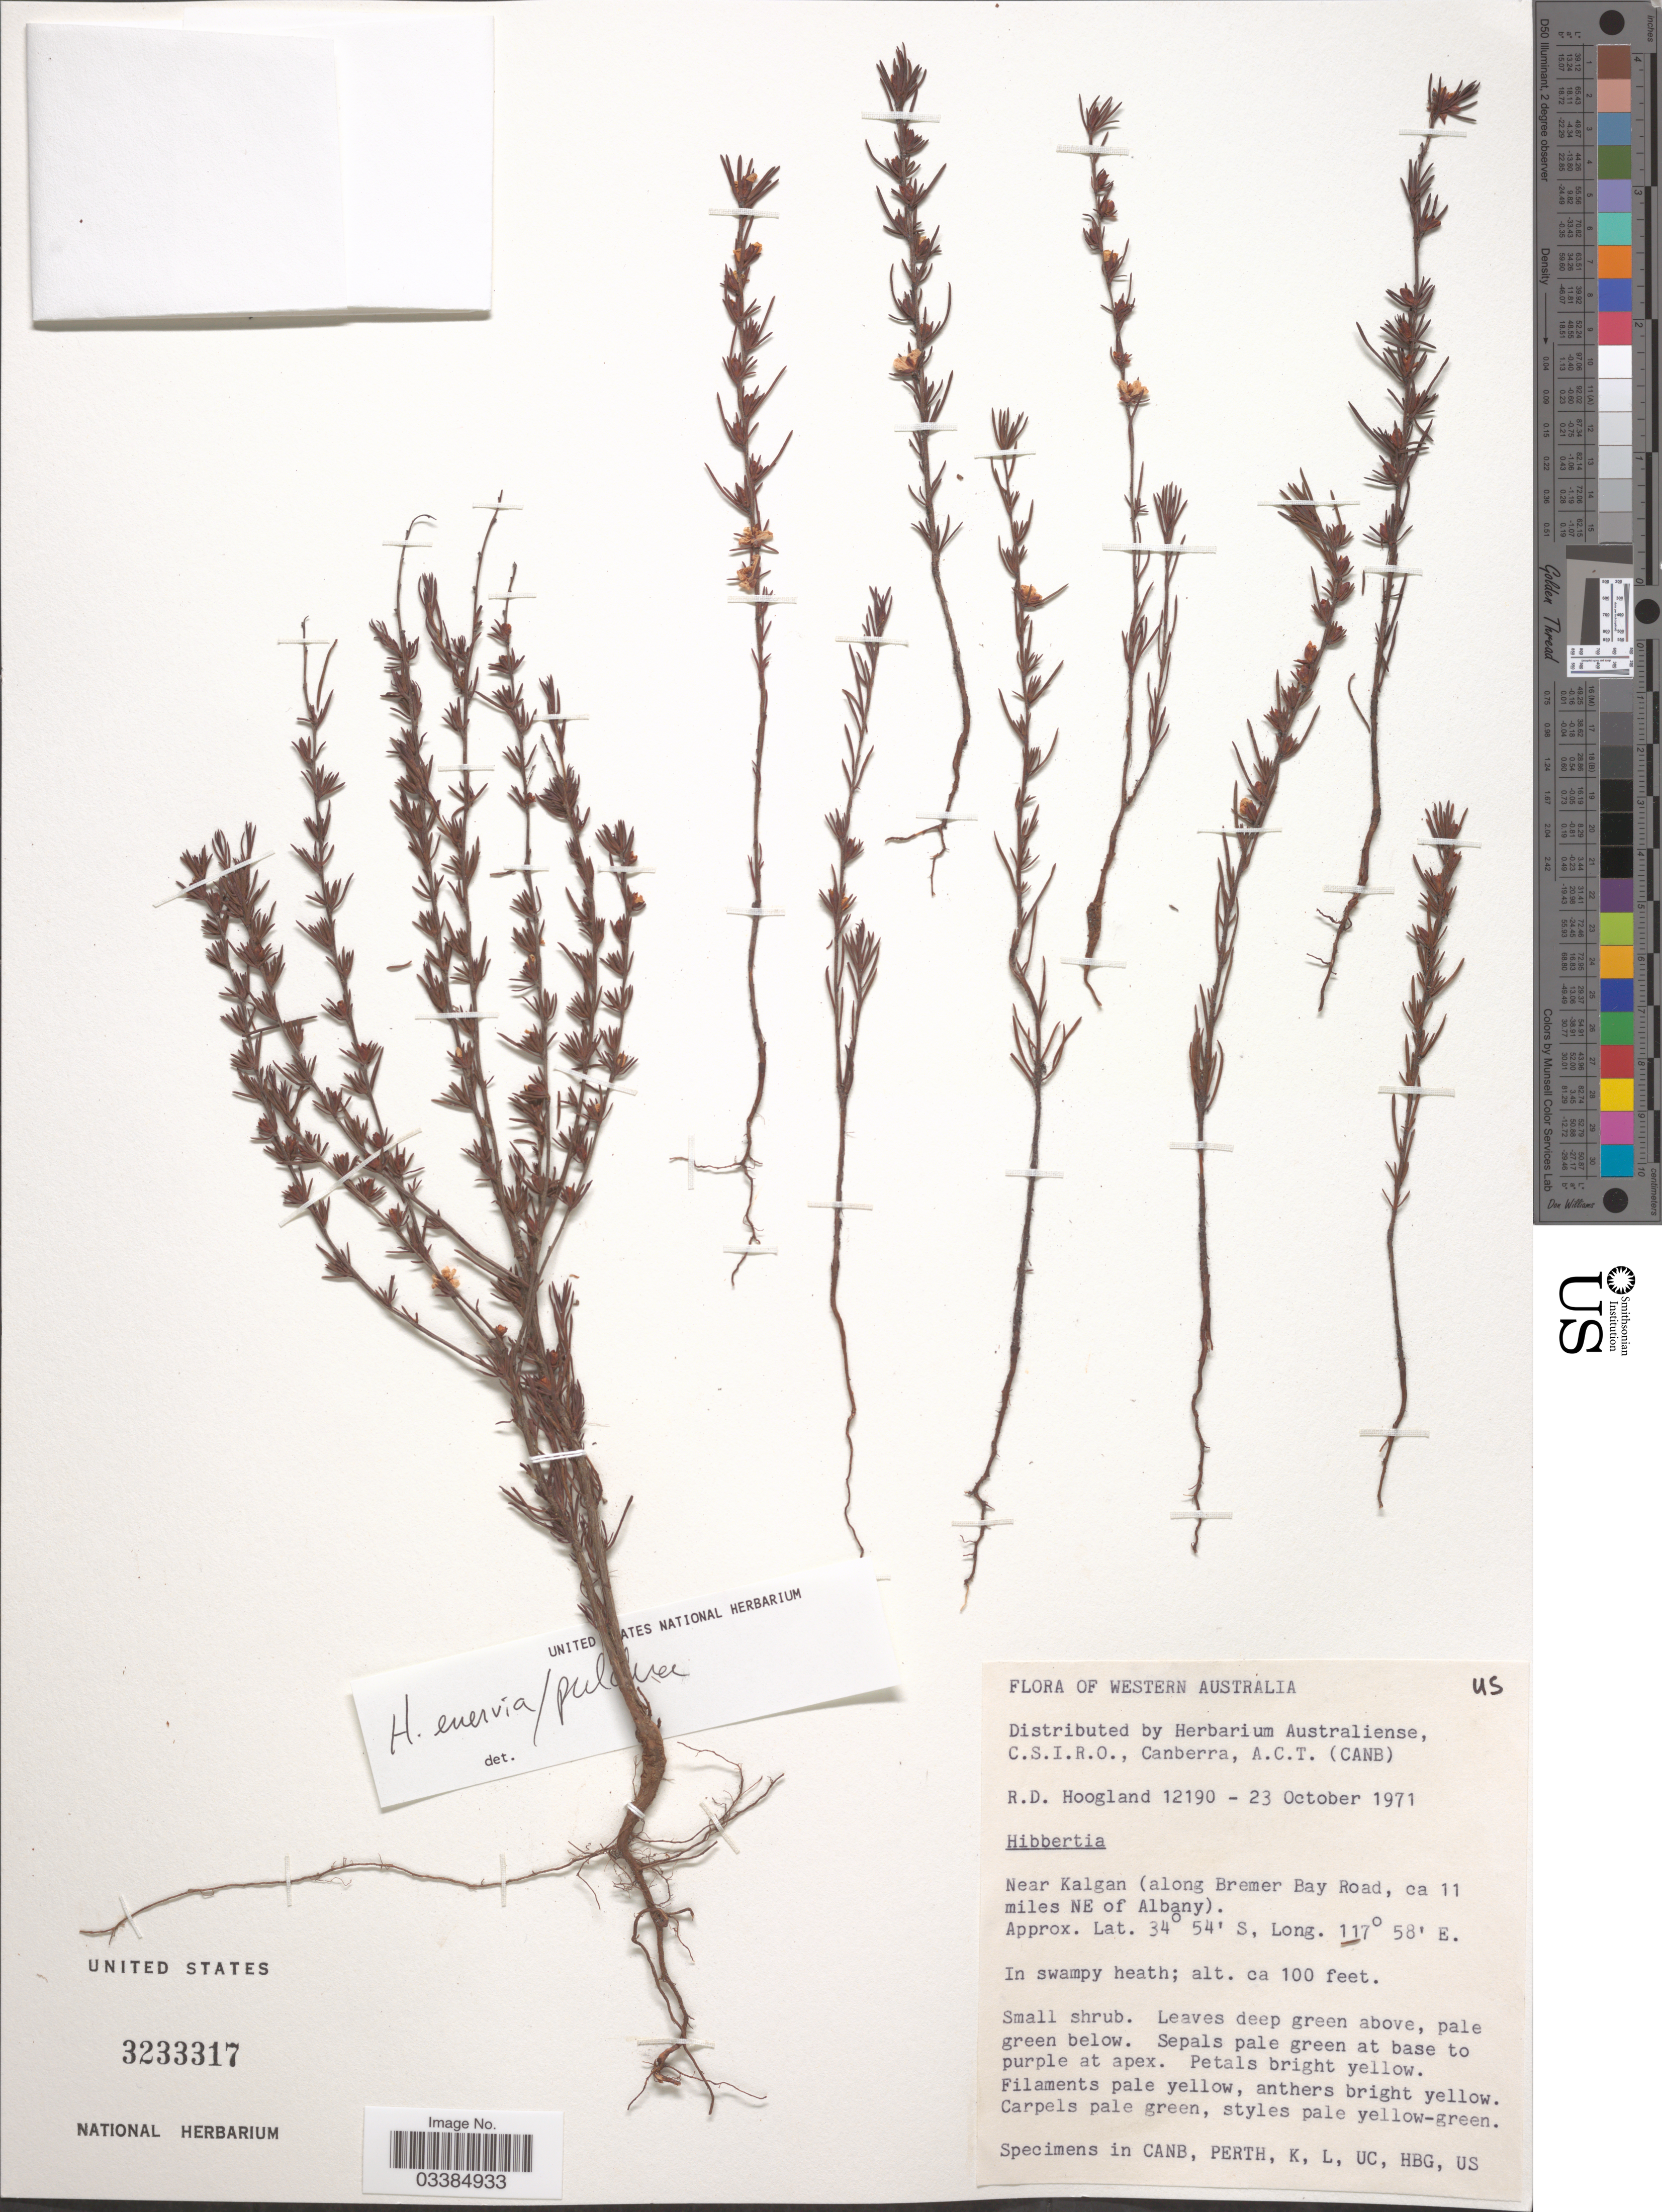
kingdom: Plantae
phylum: Tracheophyta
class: Magnoliopsida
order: Dilleniales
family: Dilleniaceae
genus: Hibbertia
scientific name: Hibbertia enervia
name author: (DC.) Hoogland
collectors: R. D. Hoogland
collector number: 12190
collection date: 1971-10-23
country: Australia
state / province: Western Australia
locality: Near Kalgan (along Bremer Bay Road, ca 11 miles NE of Albany).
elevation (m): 30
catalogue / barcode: US 3233317